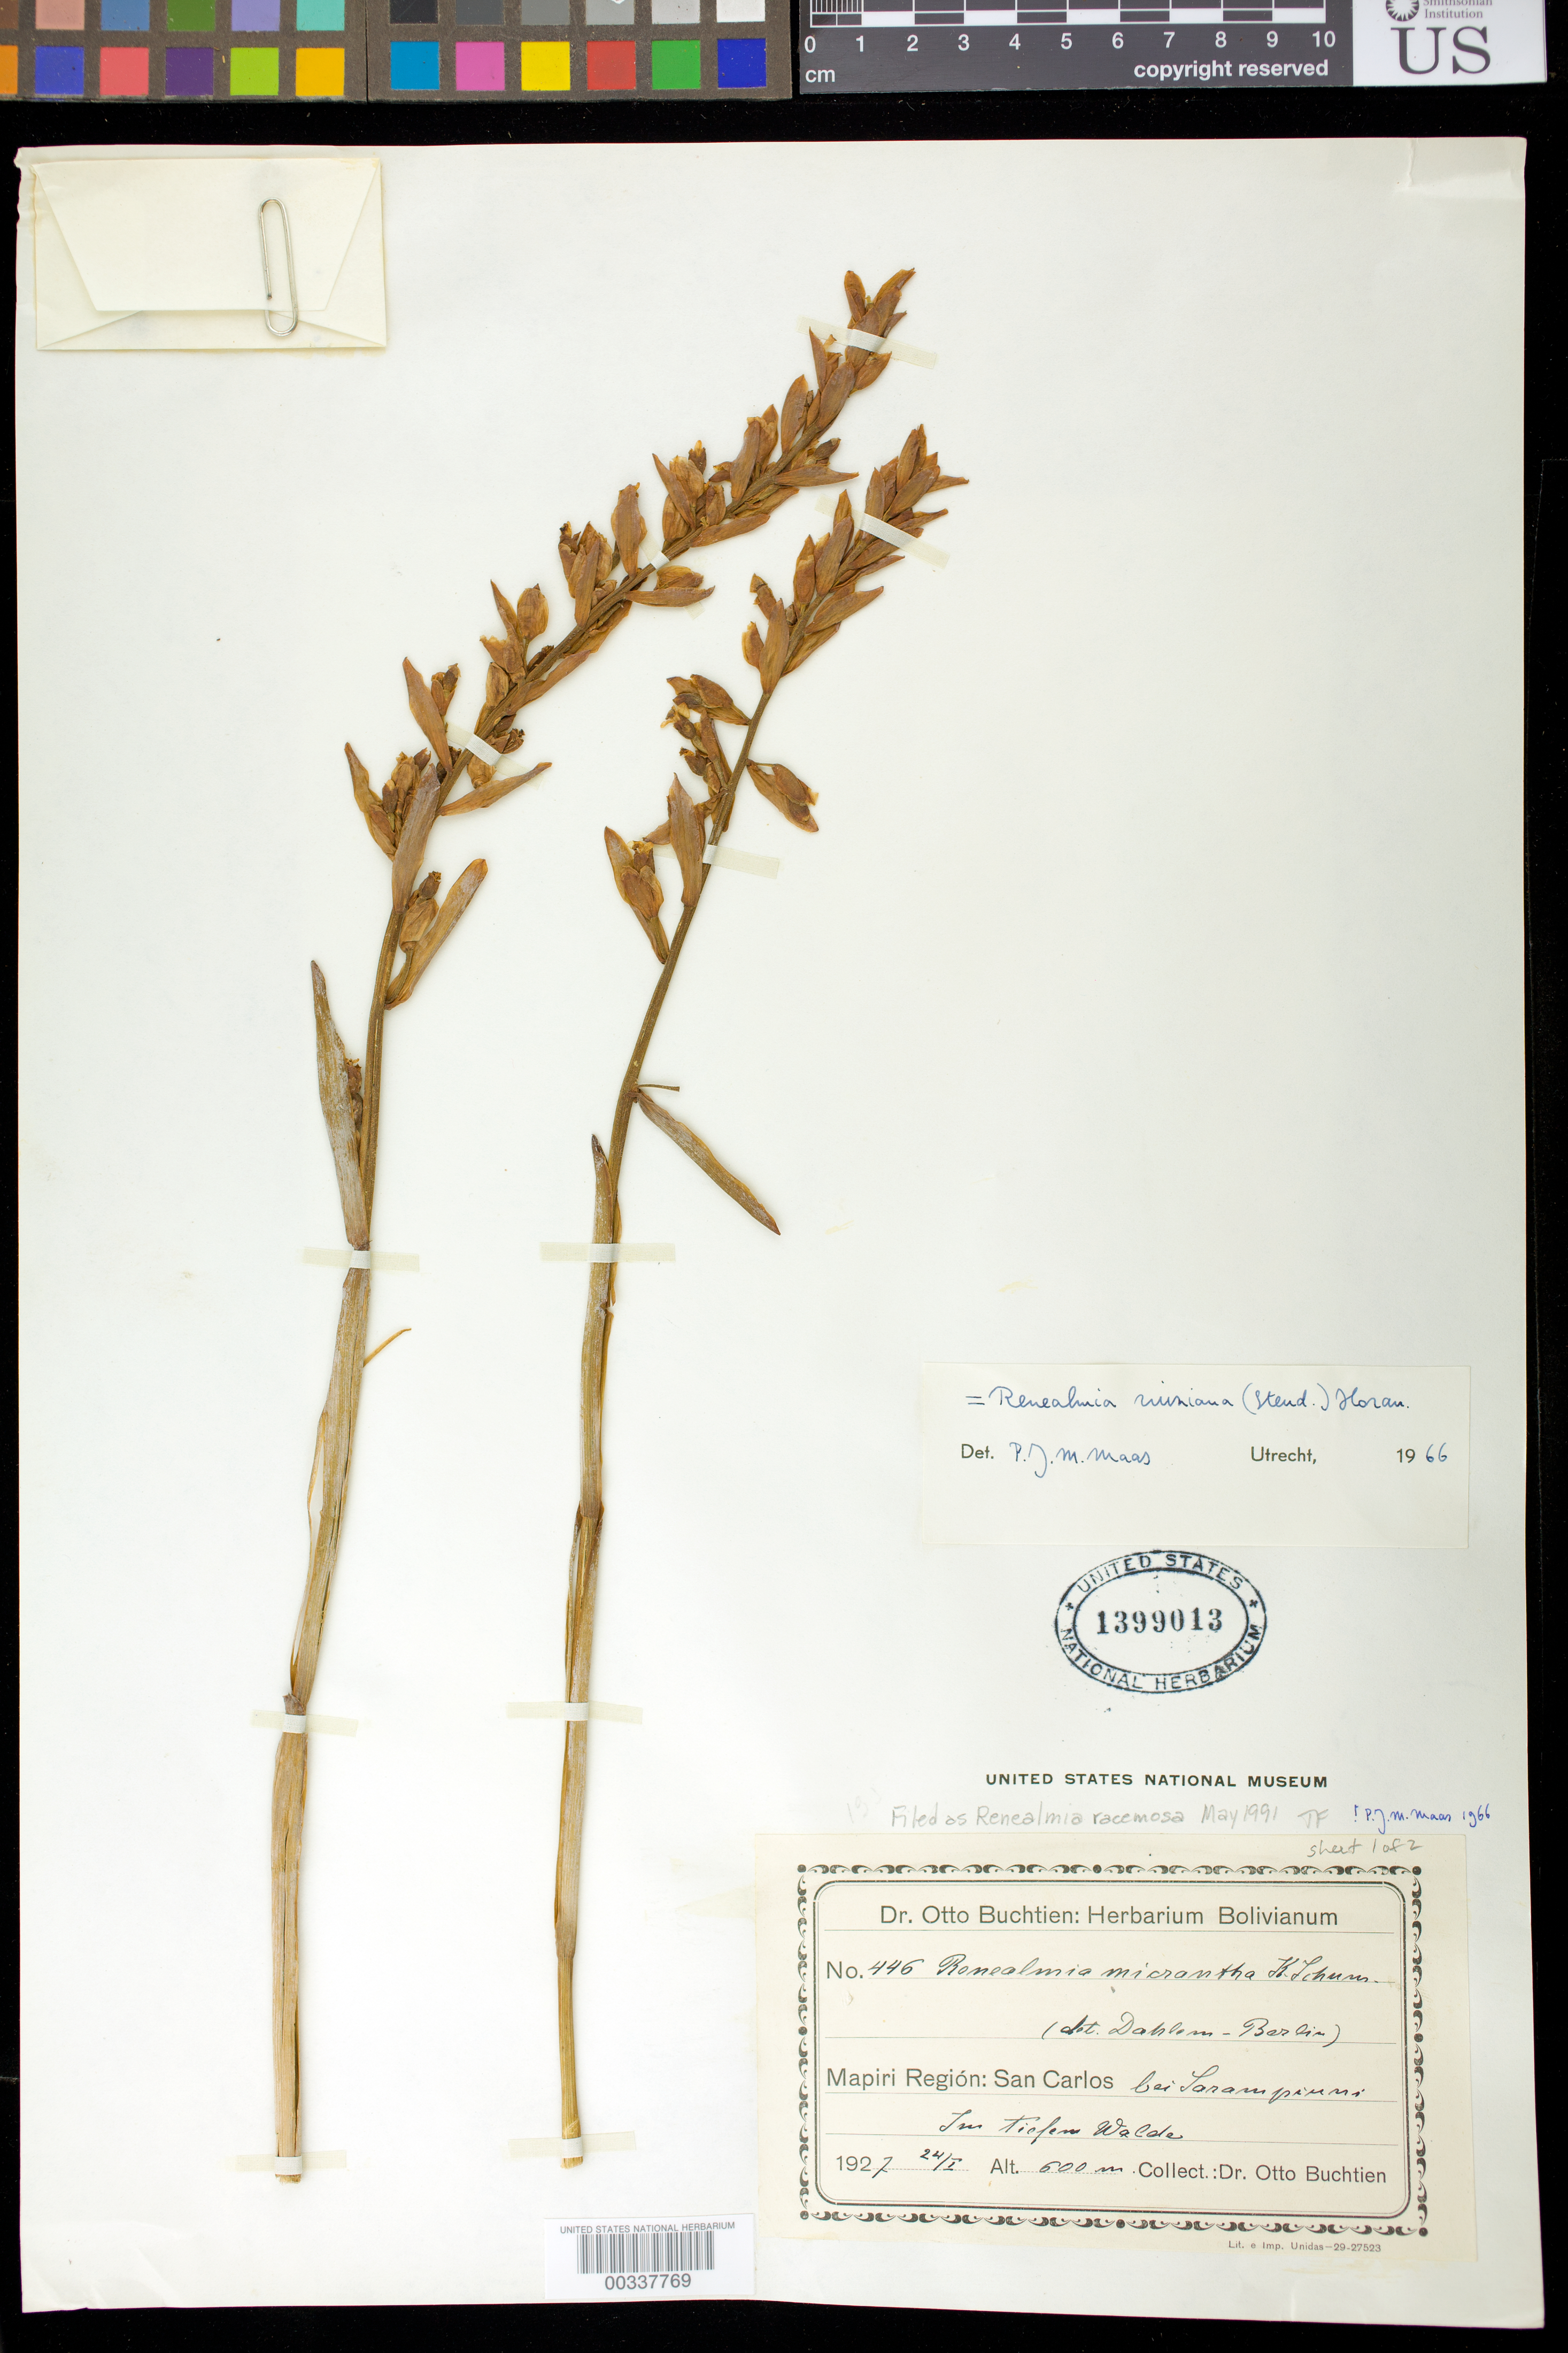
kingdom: Plantae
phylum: Tracheophyta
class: Liliopsida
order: Zingiberales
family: Zingiberaceae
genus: Renealmia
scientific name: Renealmia racemosa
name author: Poepp. & Endl.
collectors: O. Buchtien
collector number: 446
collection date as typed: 24 Jan 1927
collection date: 1927-01-24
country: Bolivia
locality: Mapiri region, San Carlos bei Sarampinni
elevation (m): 600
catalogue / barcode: US 1399013